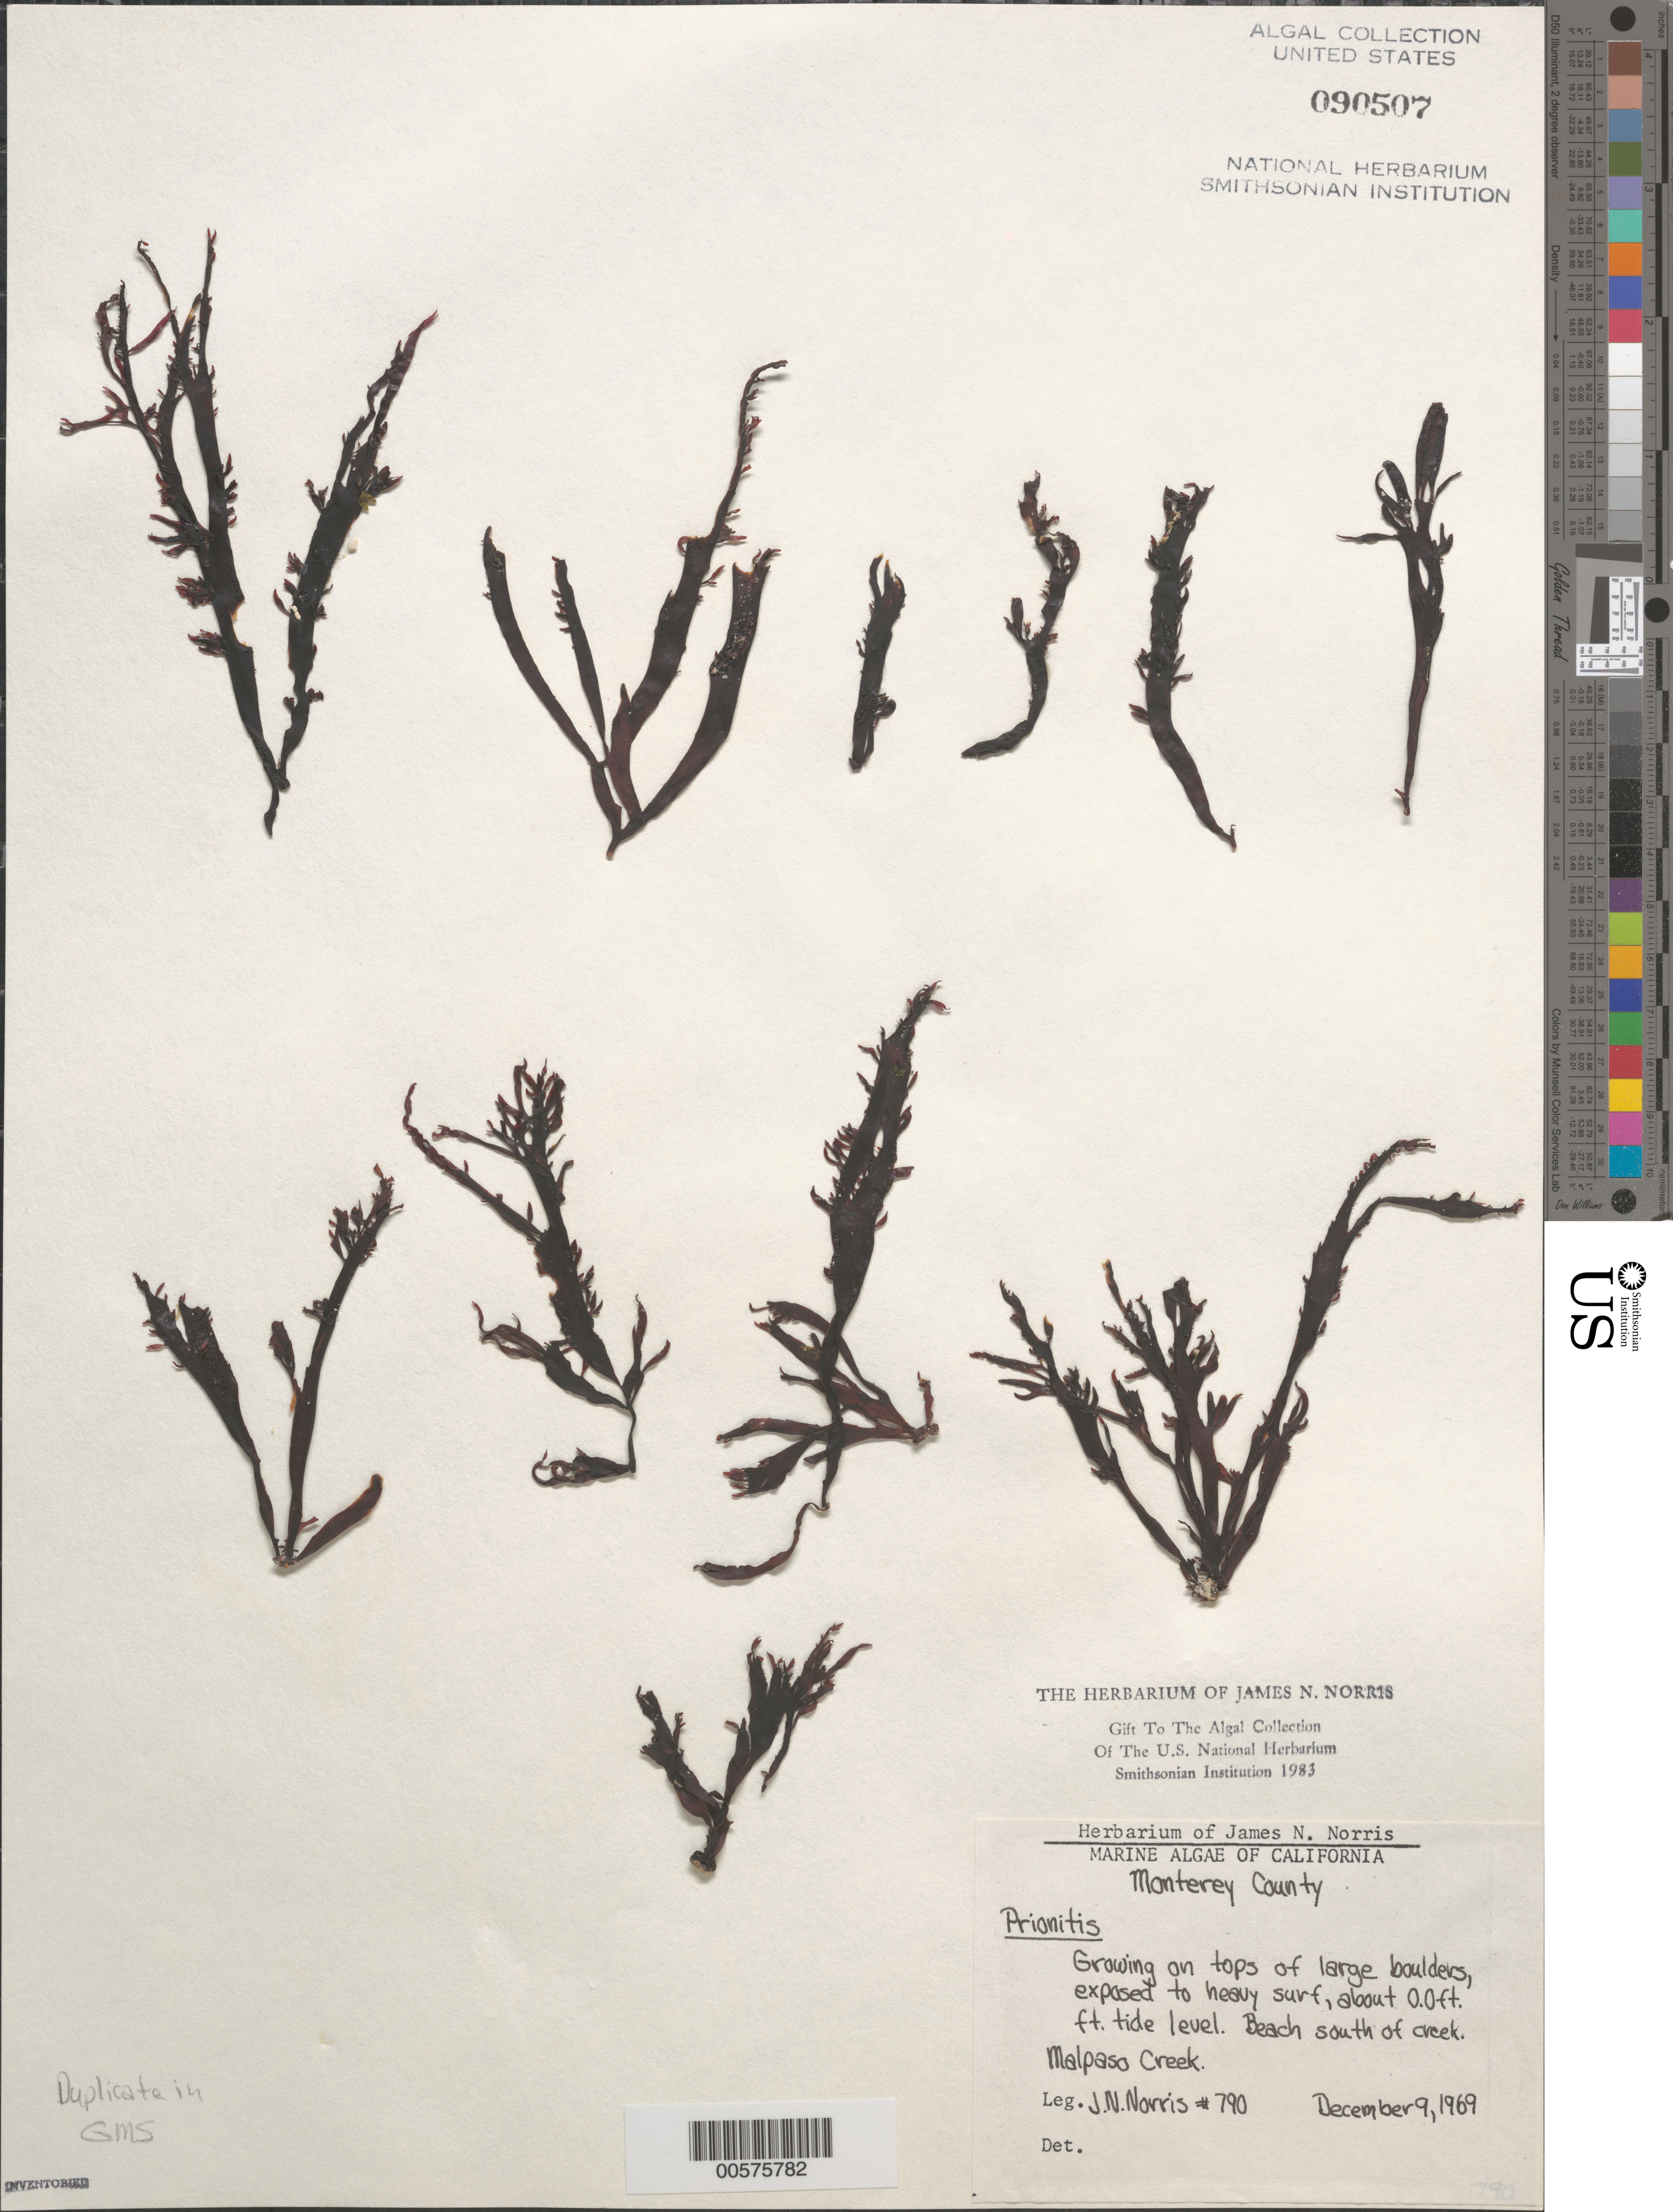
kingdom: Plantae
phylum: Rhodophyta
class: Florideophyceae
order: Cryptonemiales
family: Cryptonemiaceae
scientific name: Prionitis sp.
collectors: J. N. Norris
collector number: JN-790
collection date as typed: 09 Dec 1969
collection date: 1969-12-09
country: United States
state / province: California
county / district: Monterey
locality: Beach south of Malpaso Creek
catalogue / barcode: US 90507